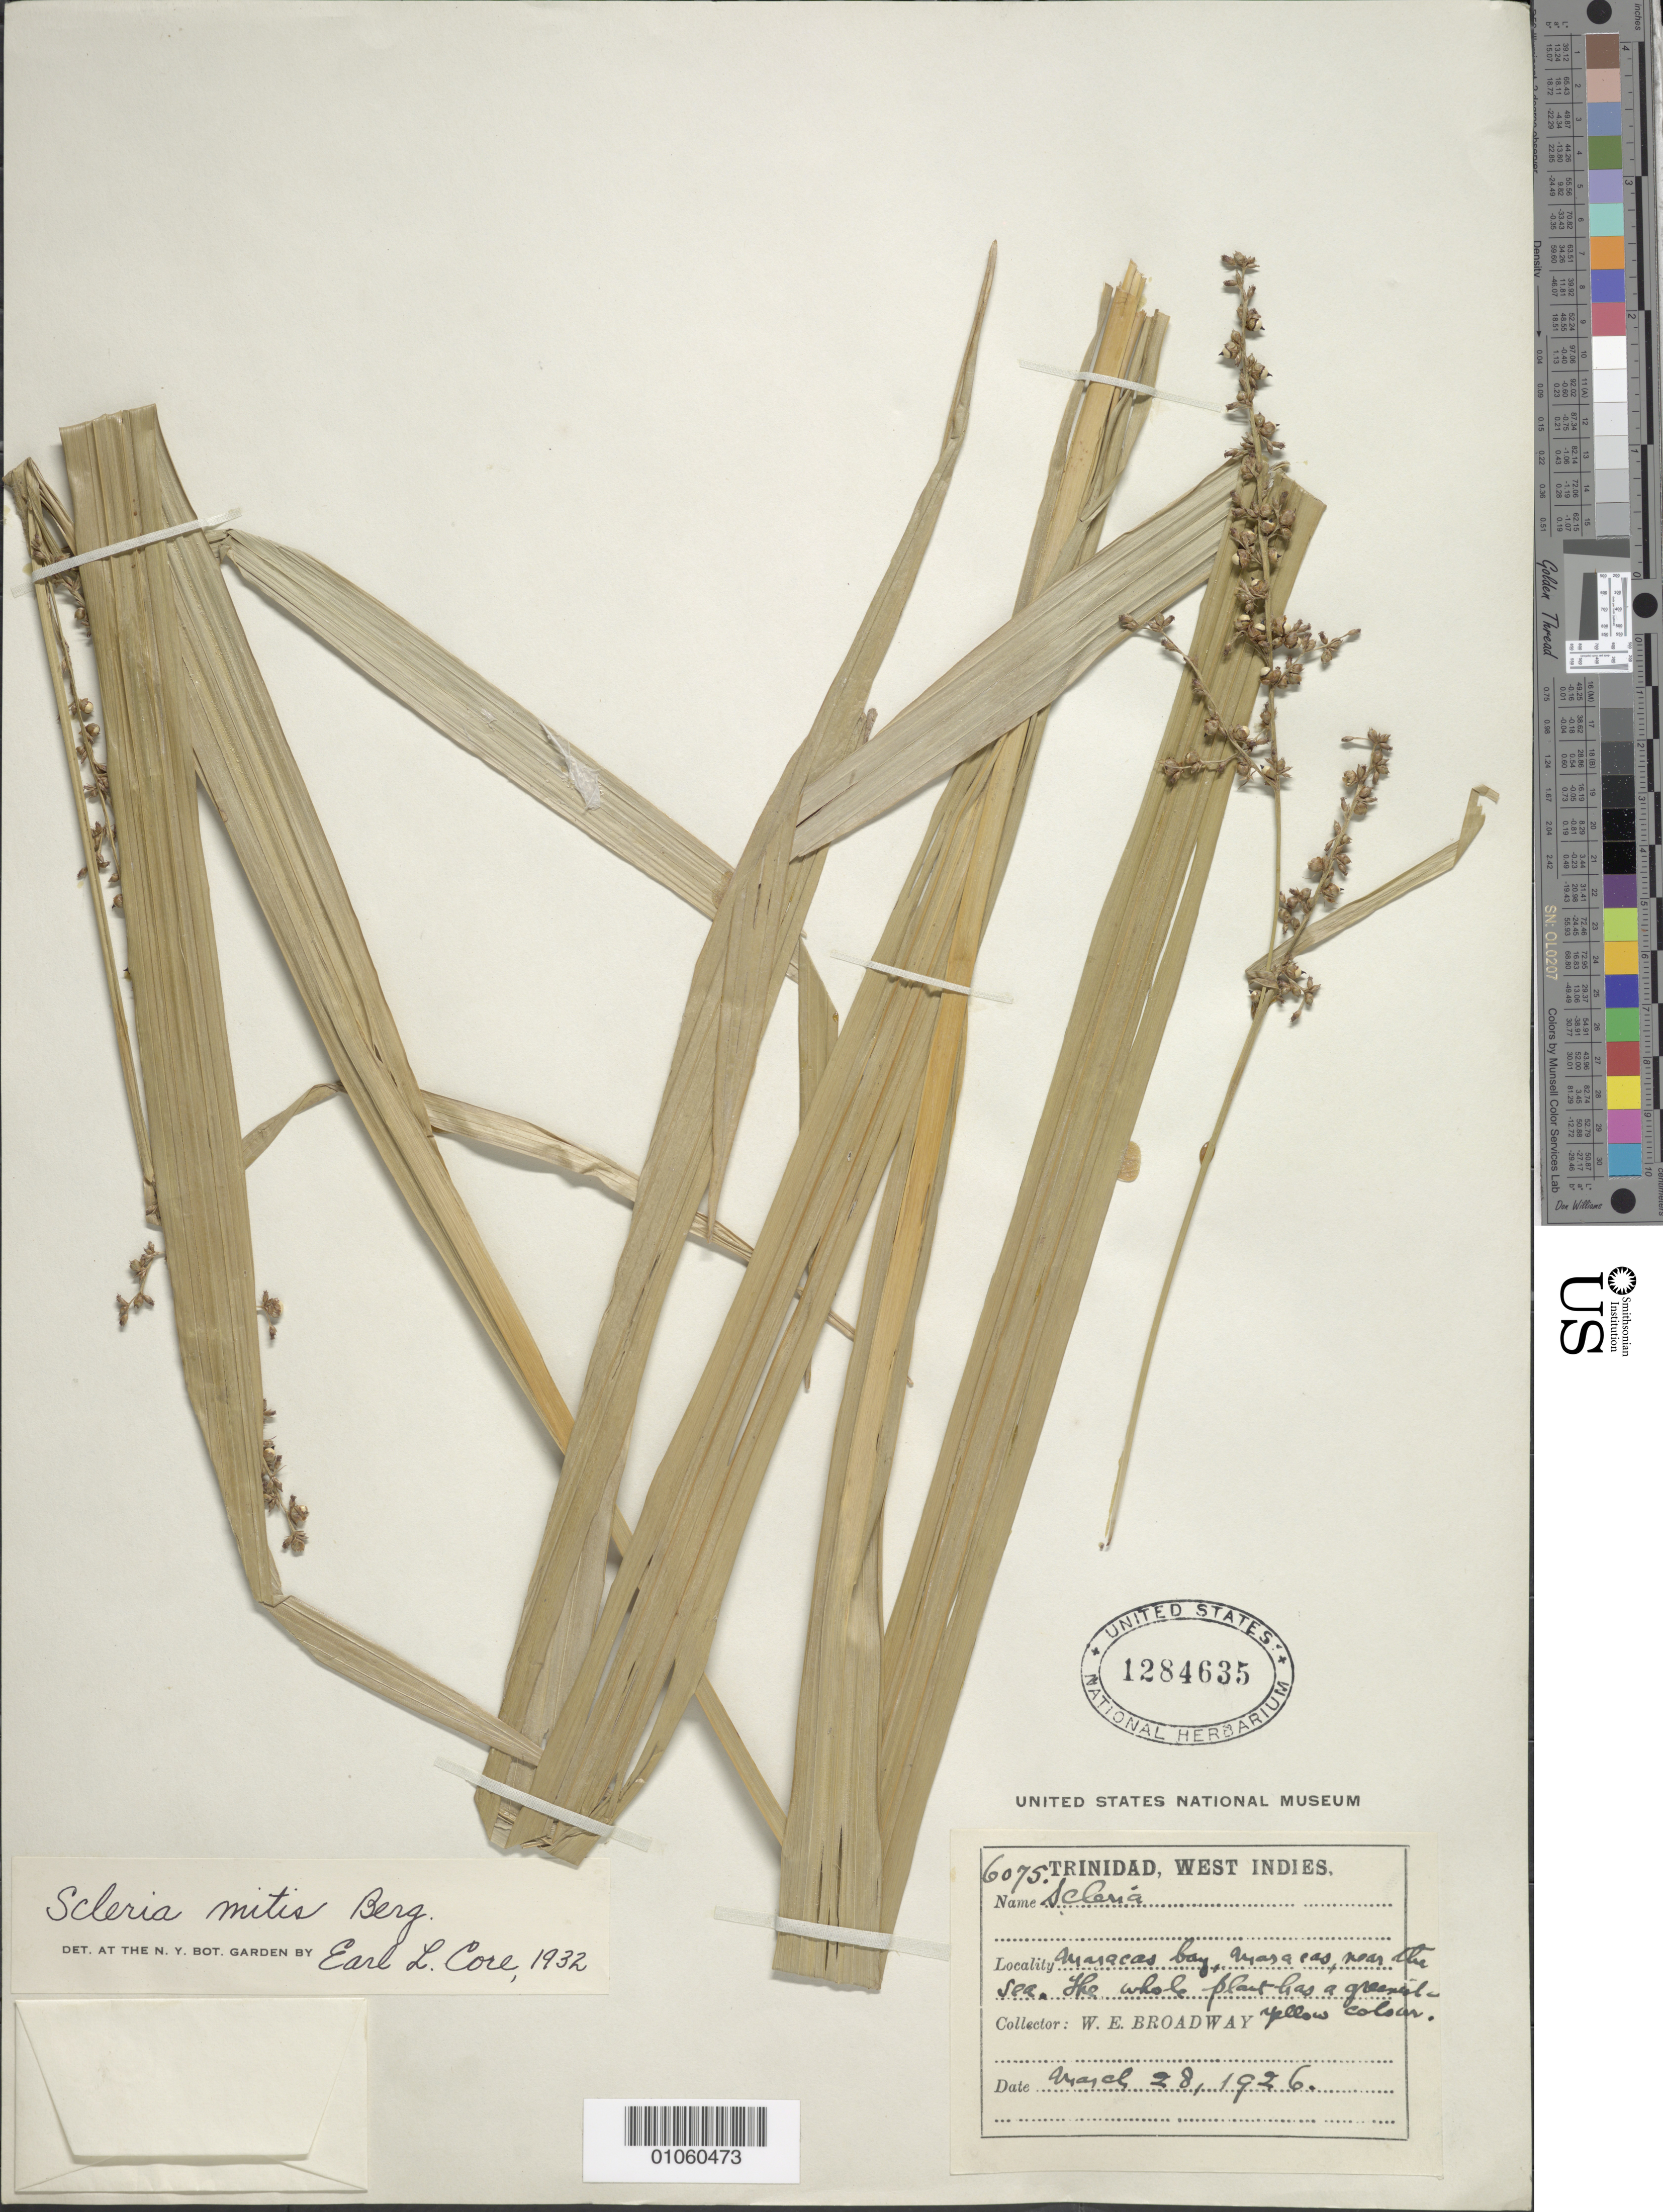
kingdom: Plantae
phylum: Tracheophyta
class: Liliopsida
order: Poales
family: Cyperaceae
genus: Scleria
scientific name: Scleria mitis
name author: P.J. Bergius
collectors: W. E. Broadway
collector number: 6075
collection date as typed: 28 Mar 1926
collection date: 1926-03-28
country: Trinidad and Tobago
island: Trinidad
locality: Maracas Bay, Maracas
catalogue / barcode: US 1284635